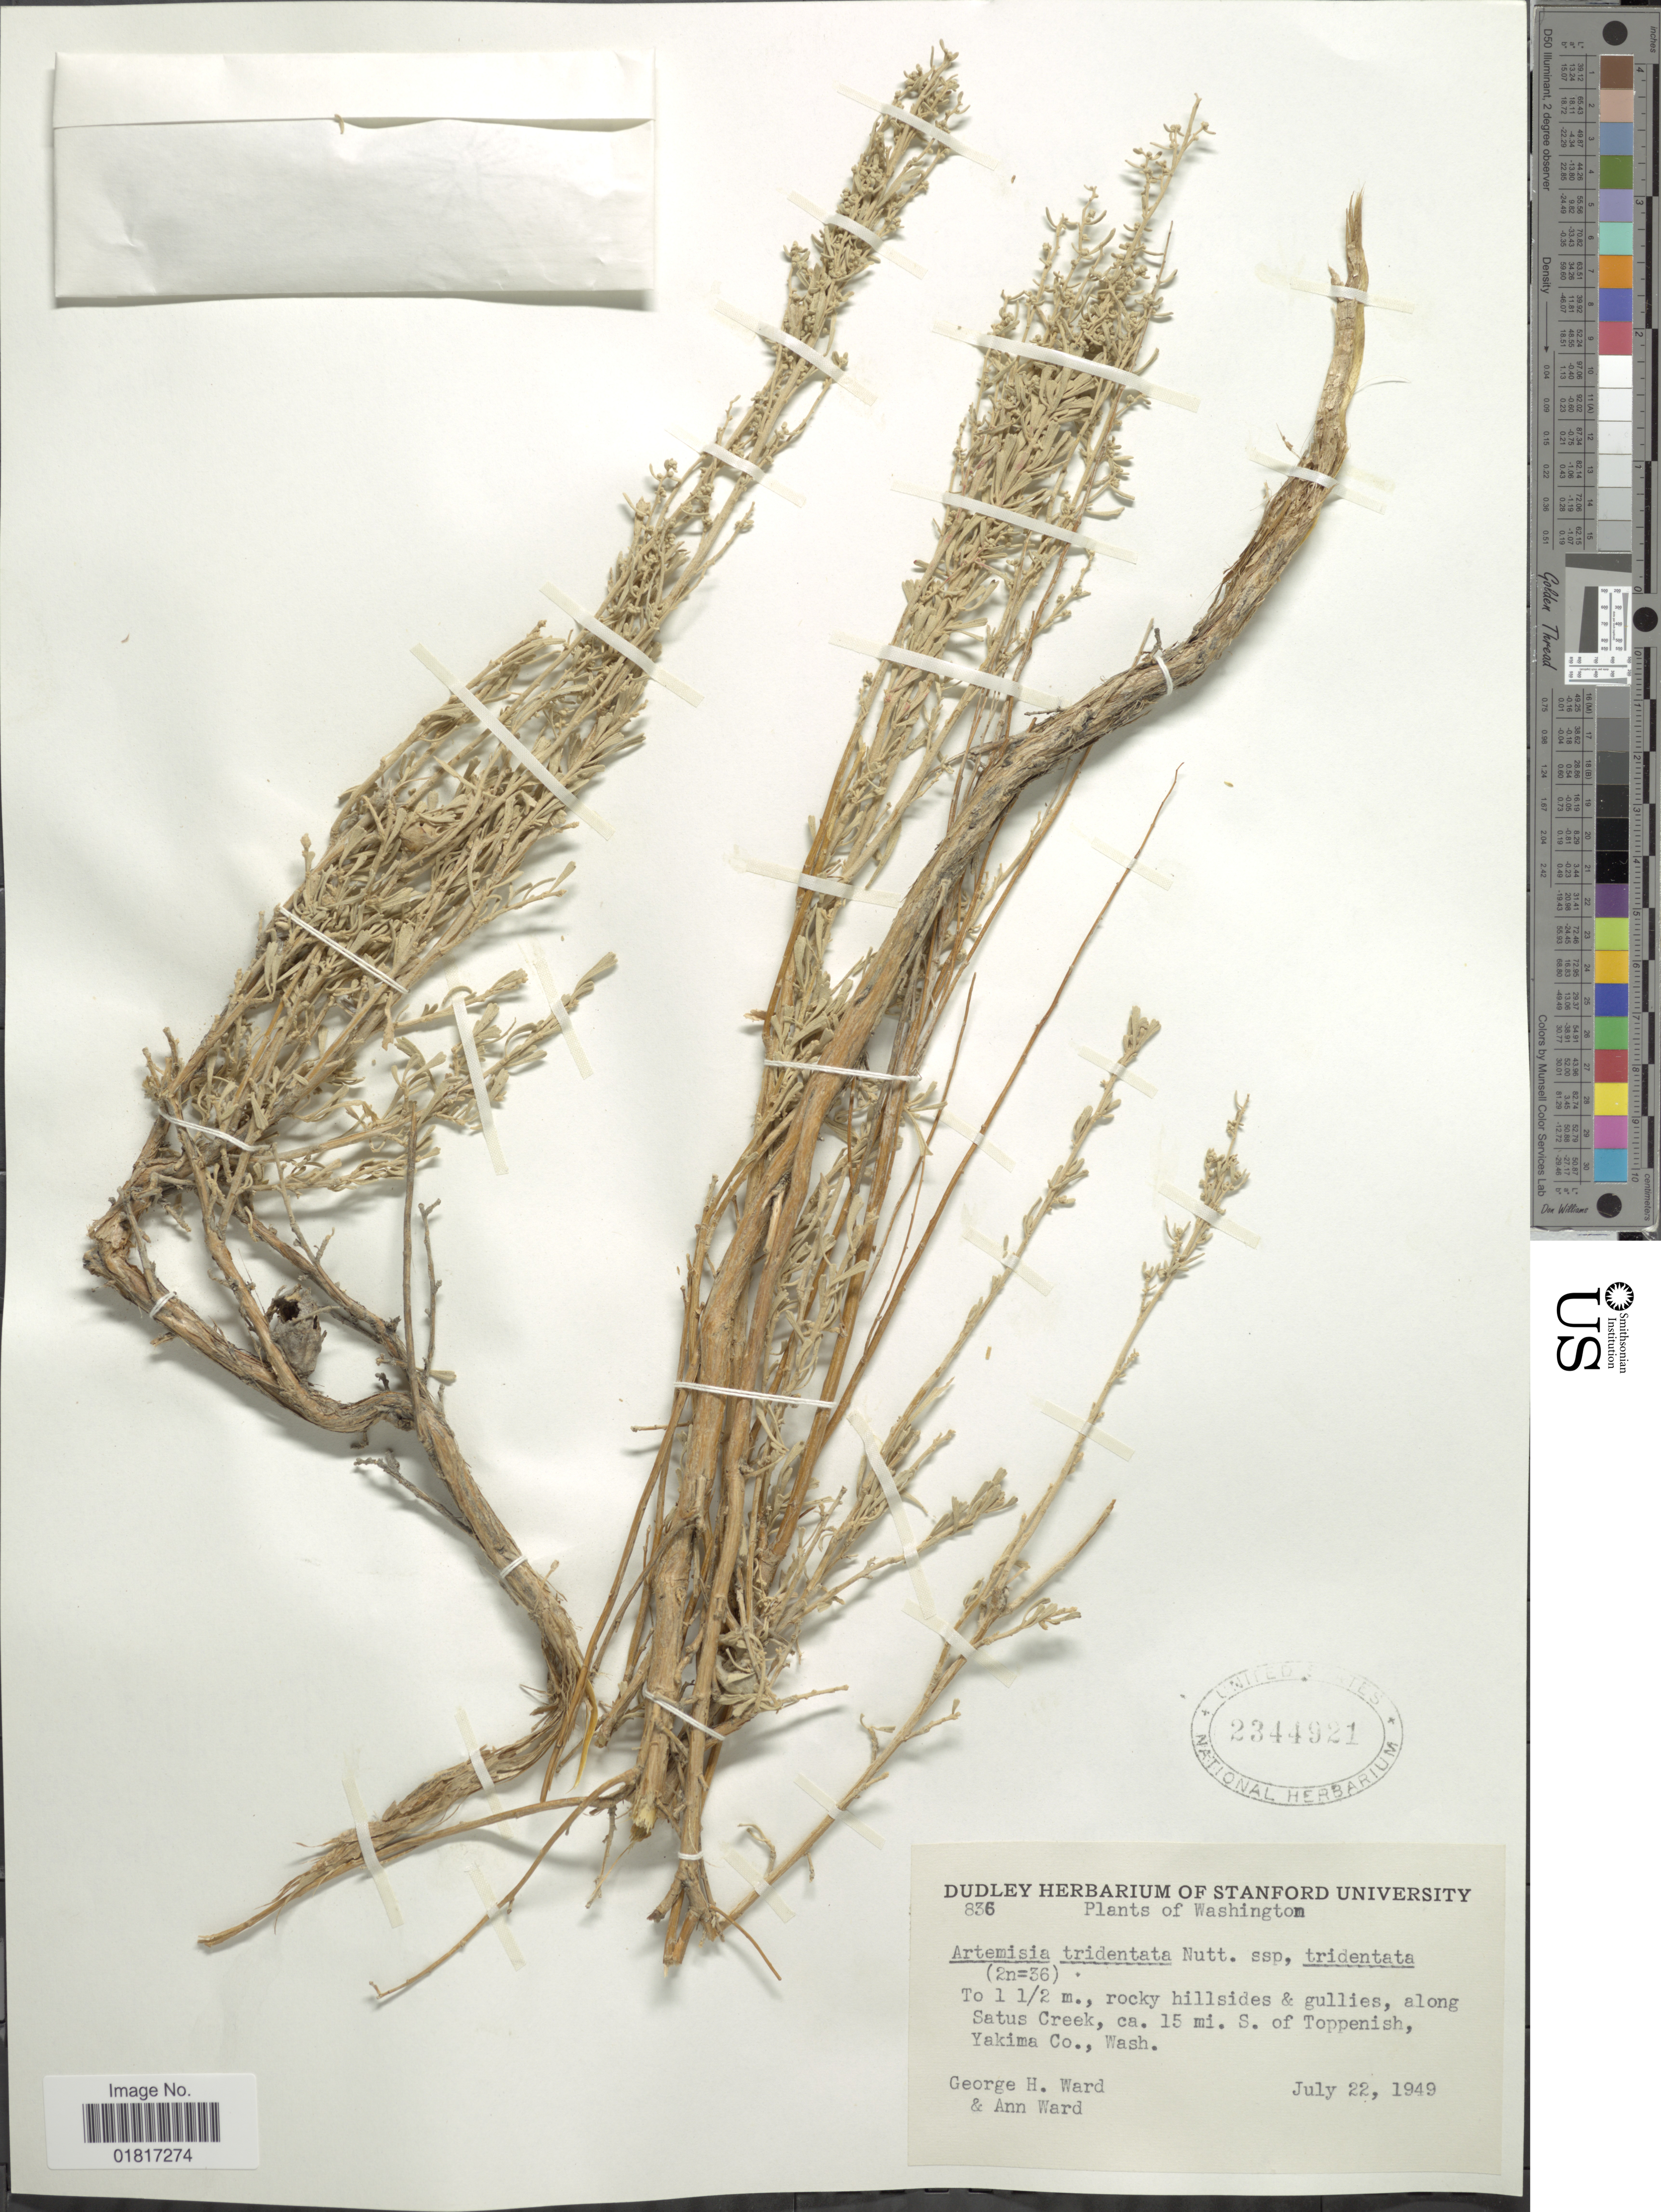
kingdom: Plantae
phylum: Tracheophyta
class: Magnoliopsida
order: Asterales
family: Asteraceae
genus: Artemisia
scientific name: Artemisia tridentata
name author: Nutt.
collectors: G. H. Ward & A. Ward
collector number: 836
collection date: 1949-07-22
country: United States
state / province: Washington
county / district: Yakima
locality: Rocky hillsides & gullies, along Satus Creek, ca 15 mi S of Toppenish, Yakima Co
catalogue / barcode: US 2344921